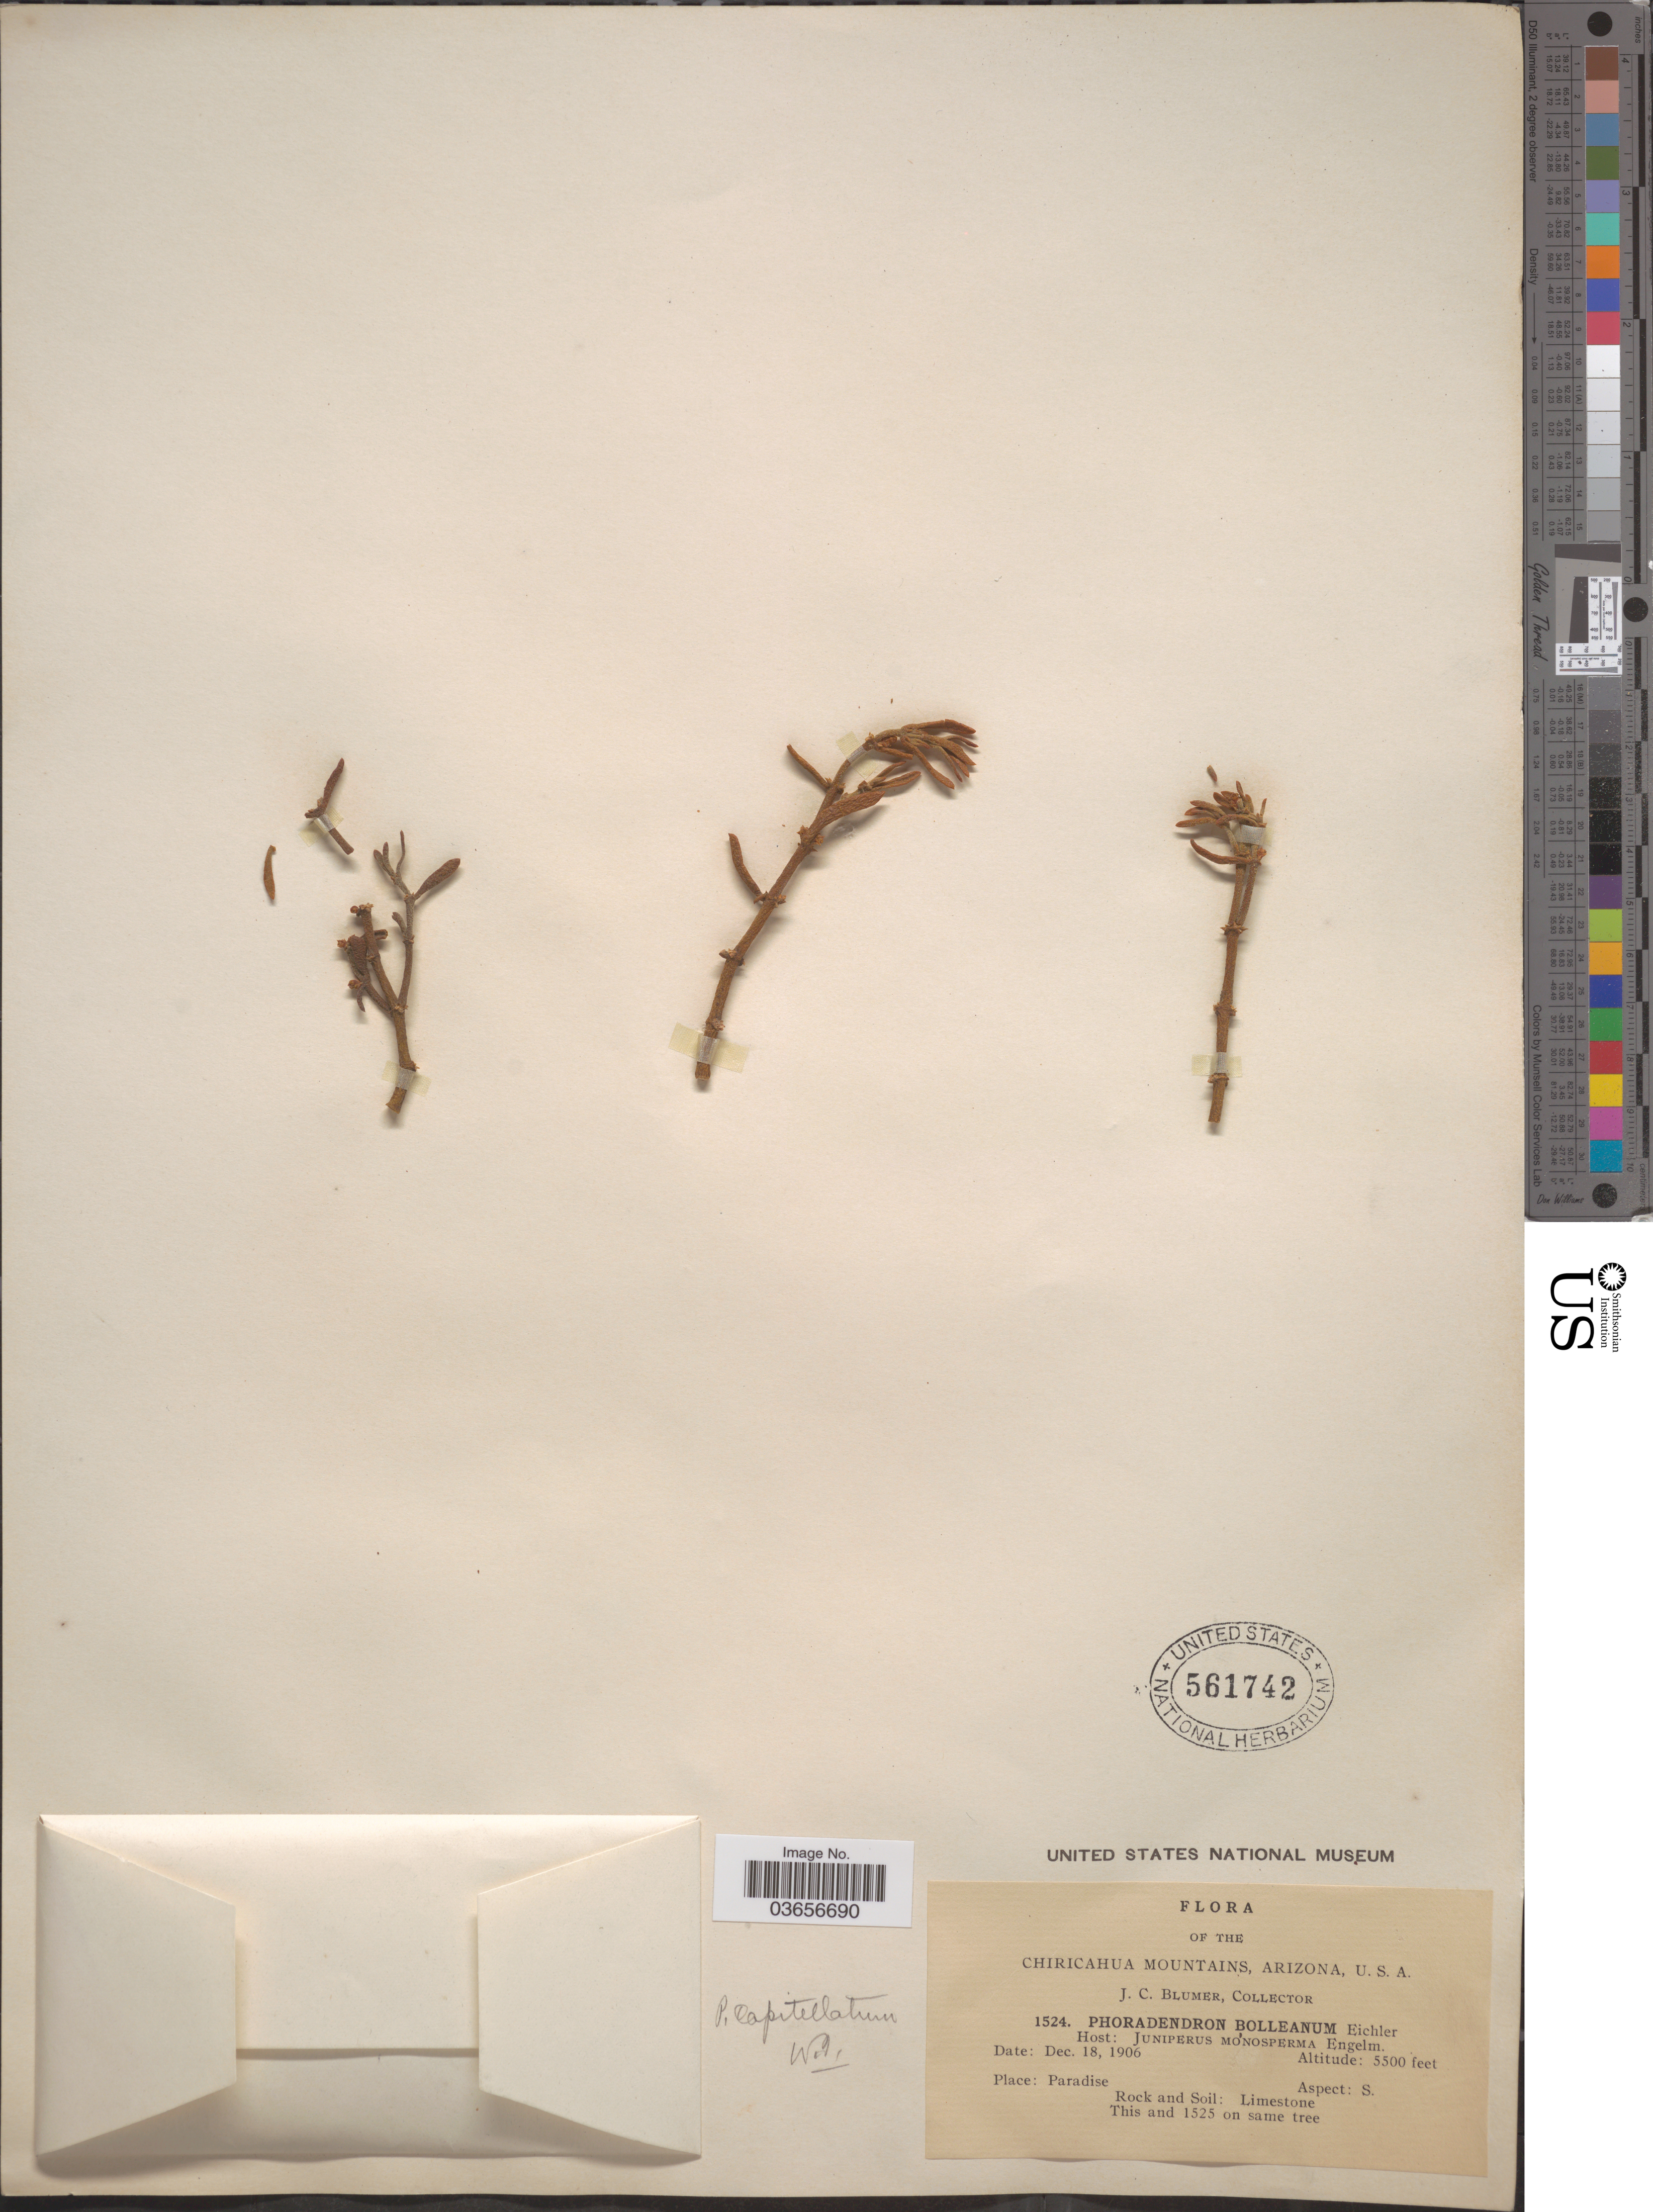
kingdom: Plantae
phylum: Tracheophyta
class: Magnoliopsida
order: Santalales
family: Viscaceae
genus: Phoradendron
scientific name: Phoradendron bolleanum var. capitellanum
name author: (Torr. ex Trel.) Kearney & Peebles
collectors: J. C. Blumer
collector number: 1524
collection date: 1906-12-18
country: United States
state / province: Arizona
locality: Chiricahua Mountains, Paradise.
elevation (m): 1676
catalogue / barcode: US 561742